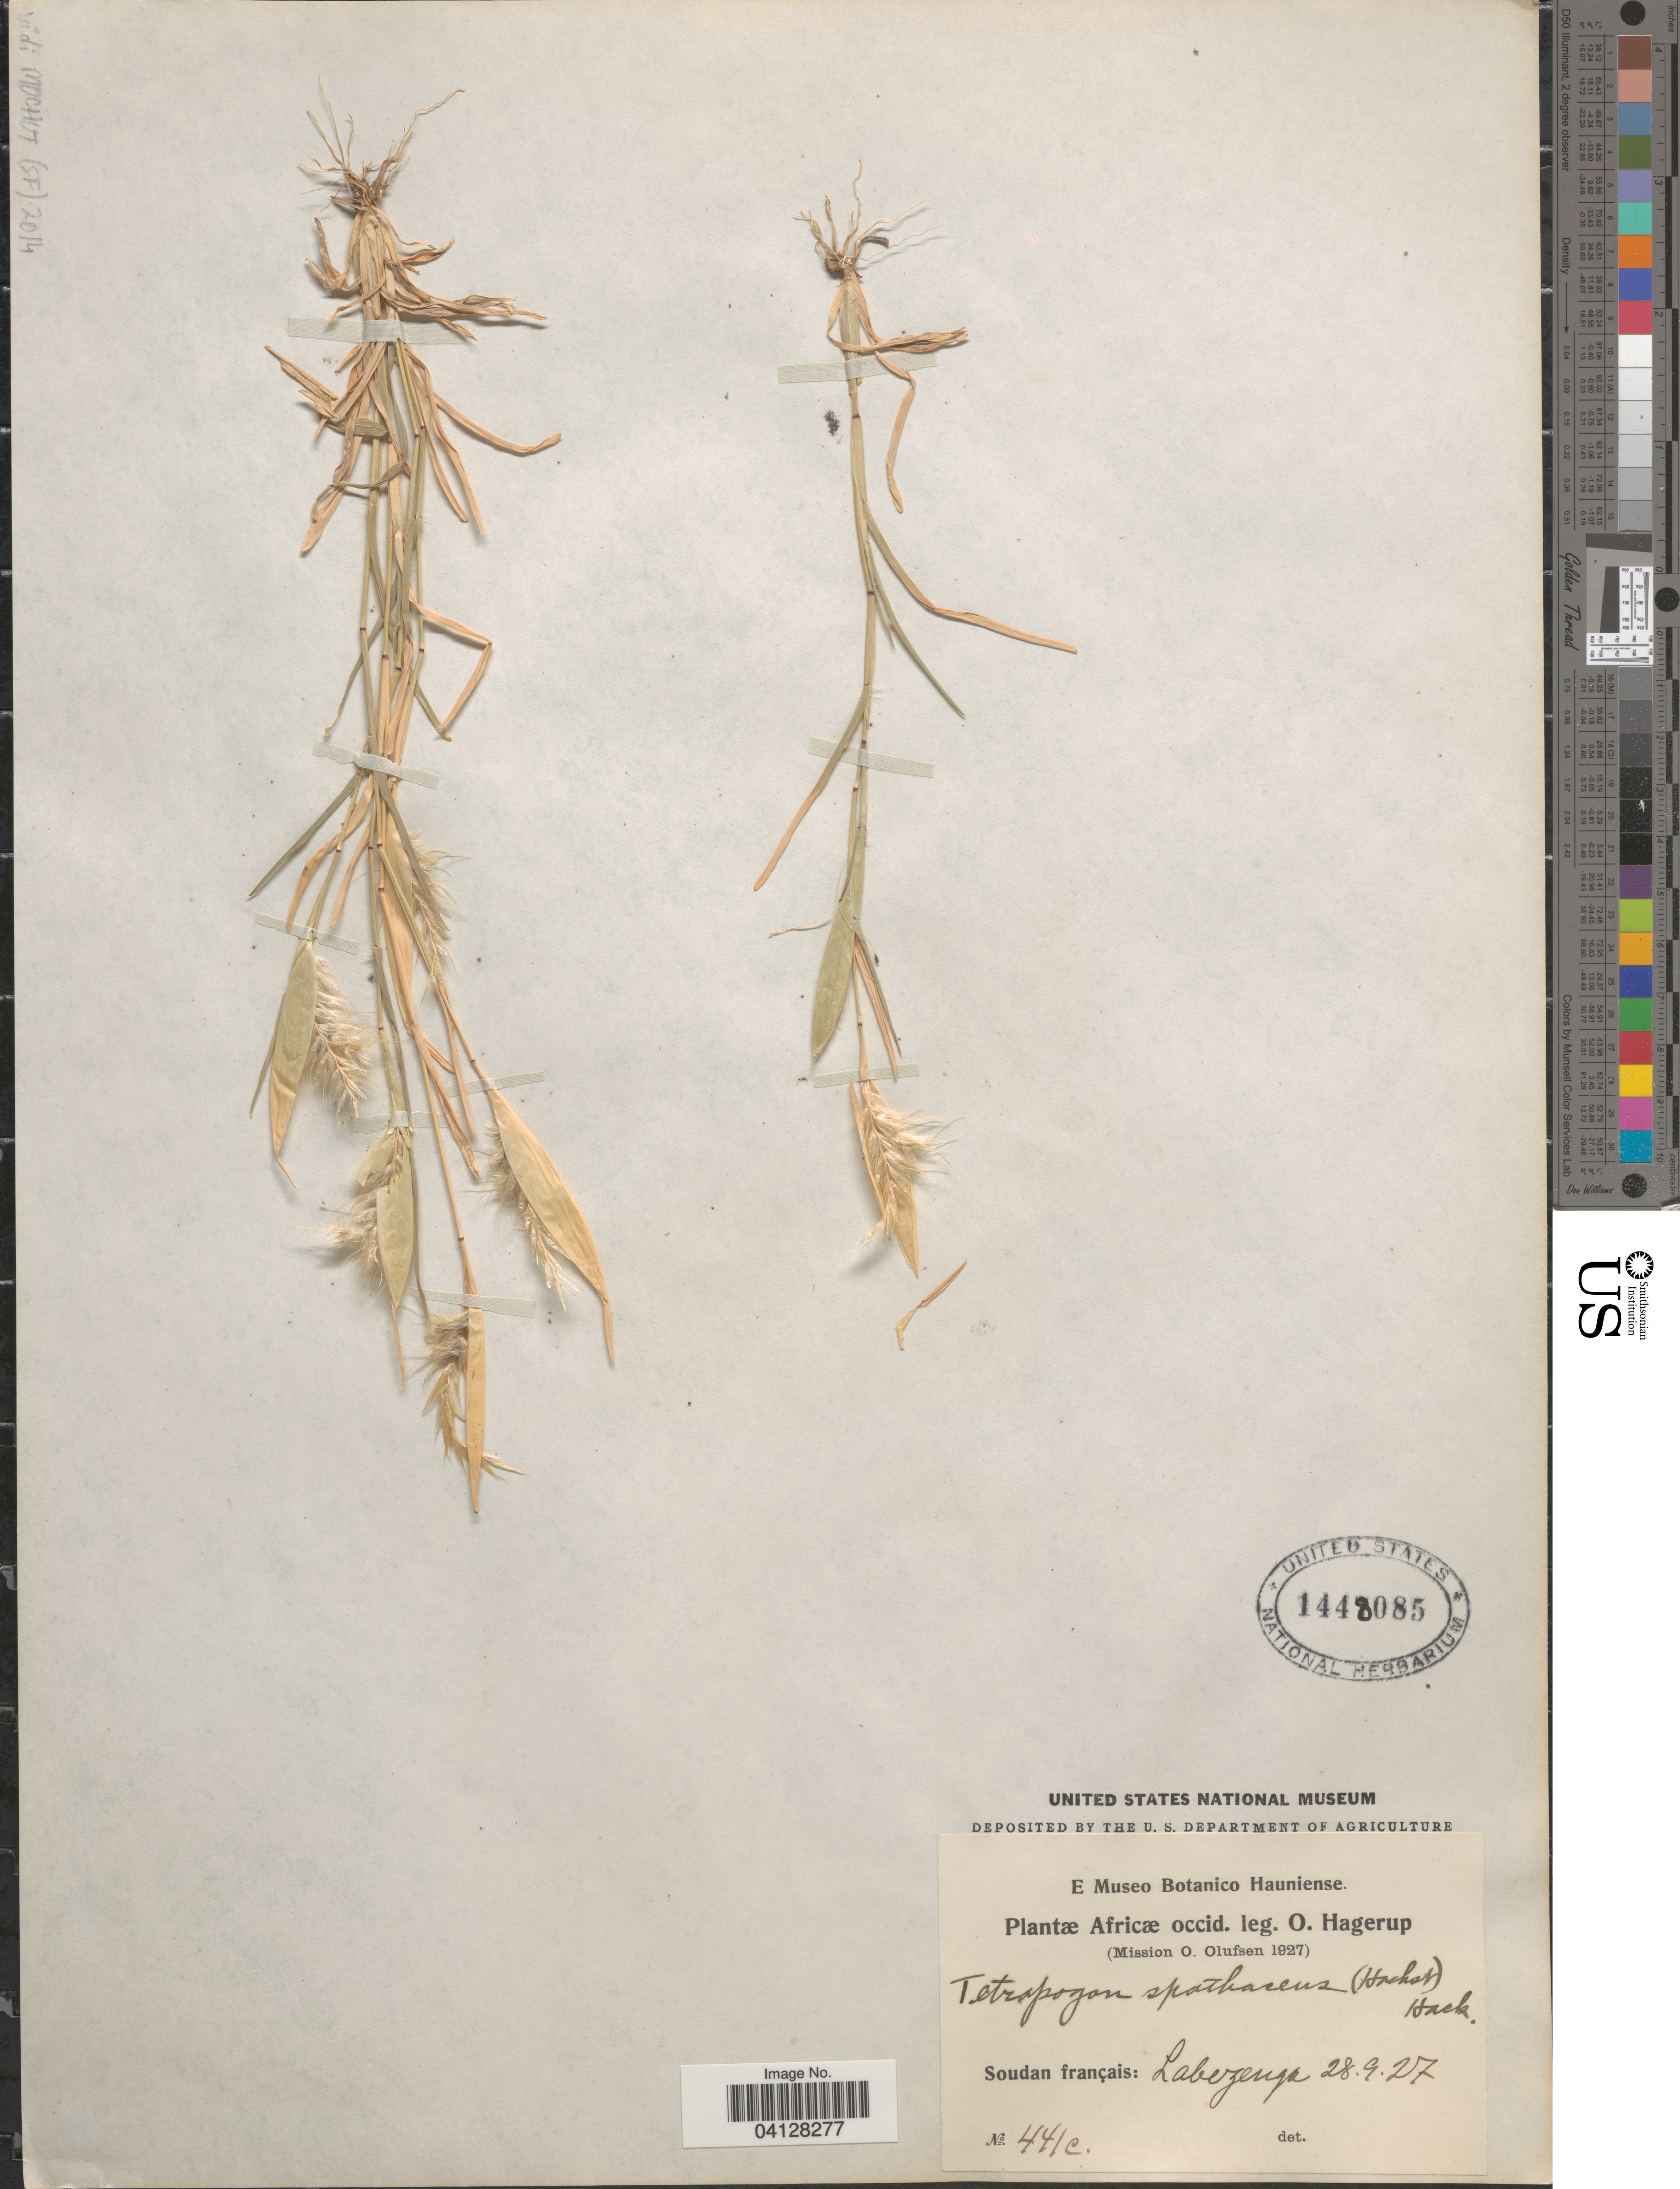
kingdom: Plantae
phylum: Tracheophyta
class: Liliopsida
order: Poales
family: Poaceae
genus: Tetrapogon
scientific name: Tetrapogon spathaceus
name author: (Hochst. ex Steud.) Hack. ex Durand & Schinz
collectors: O. Hagerup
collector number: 441c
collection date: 1927-09-28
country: Sudan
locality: Africæ occid. (Mission O. Olufsen 1927). Soudan français: Labezenga.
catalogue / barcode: US 1448085